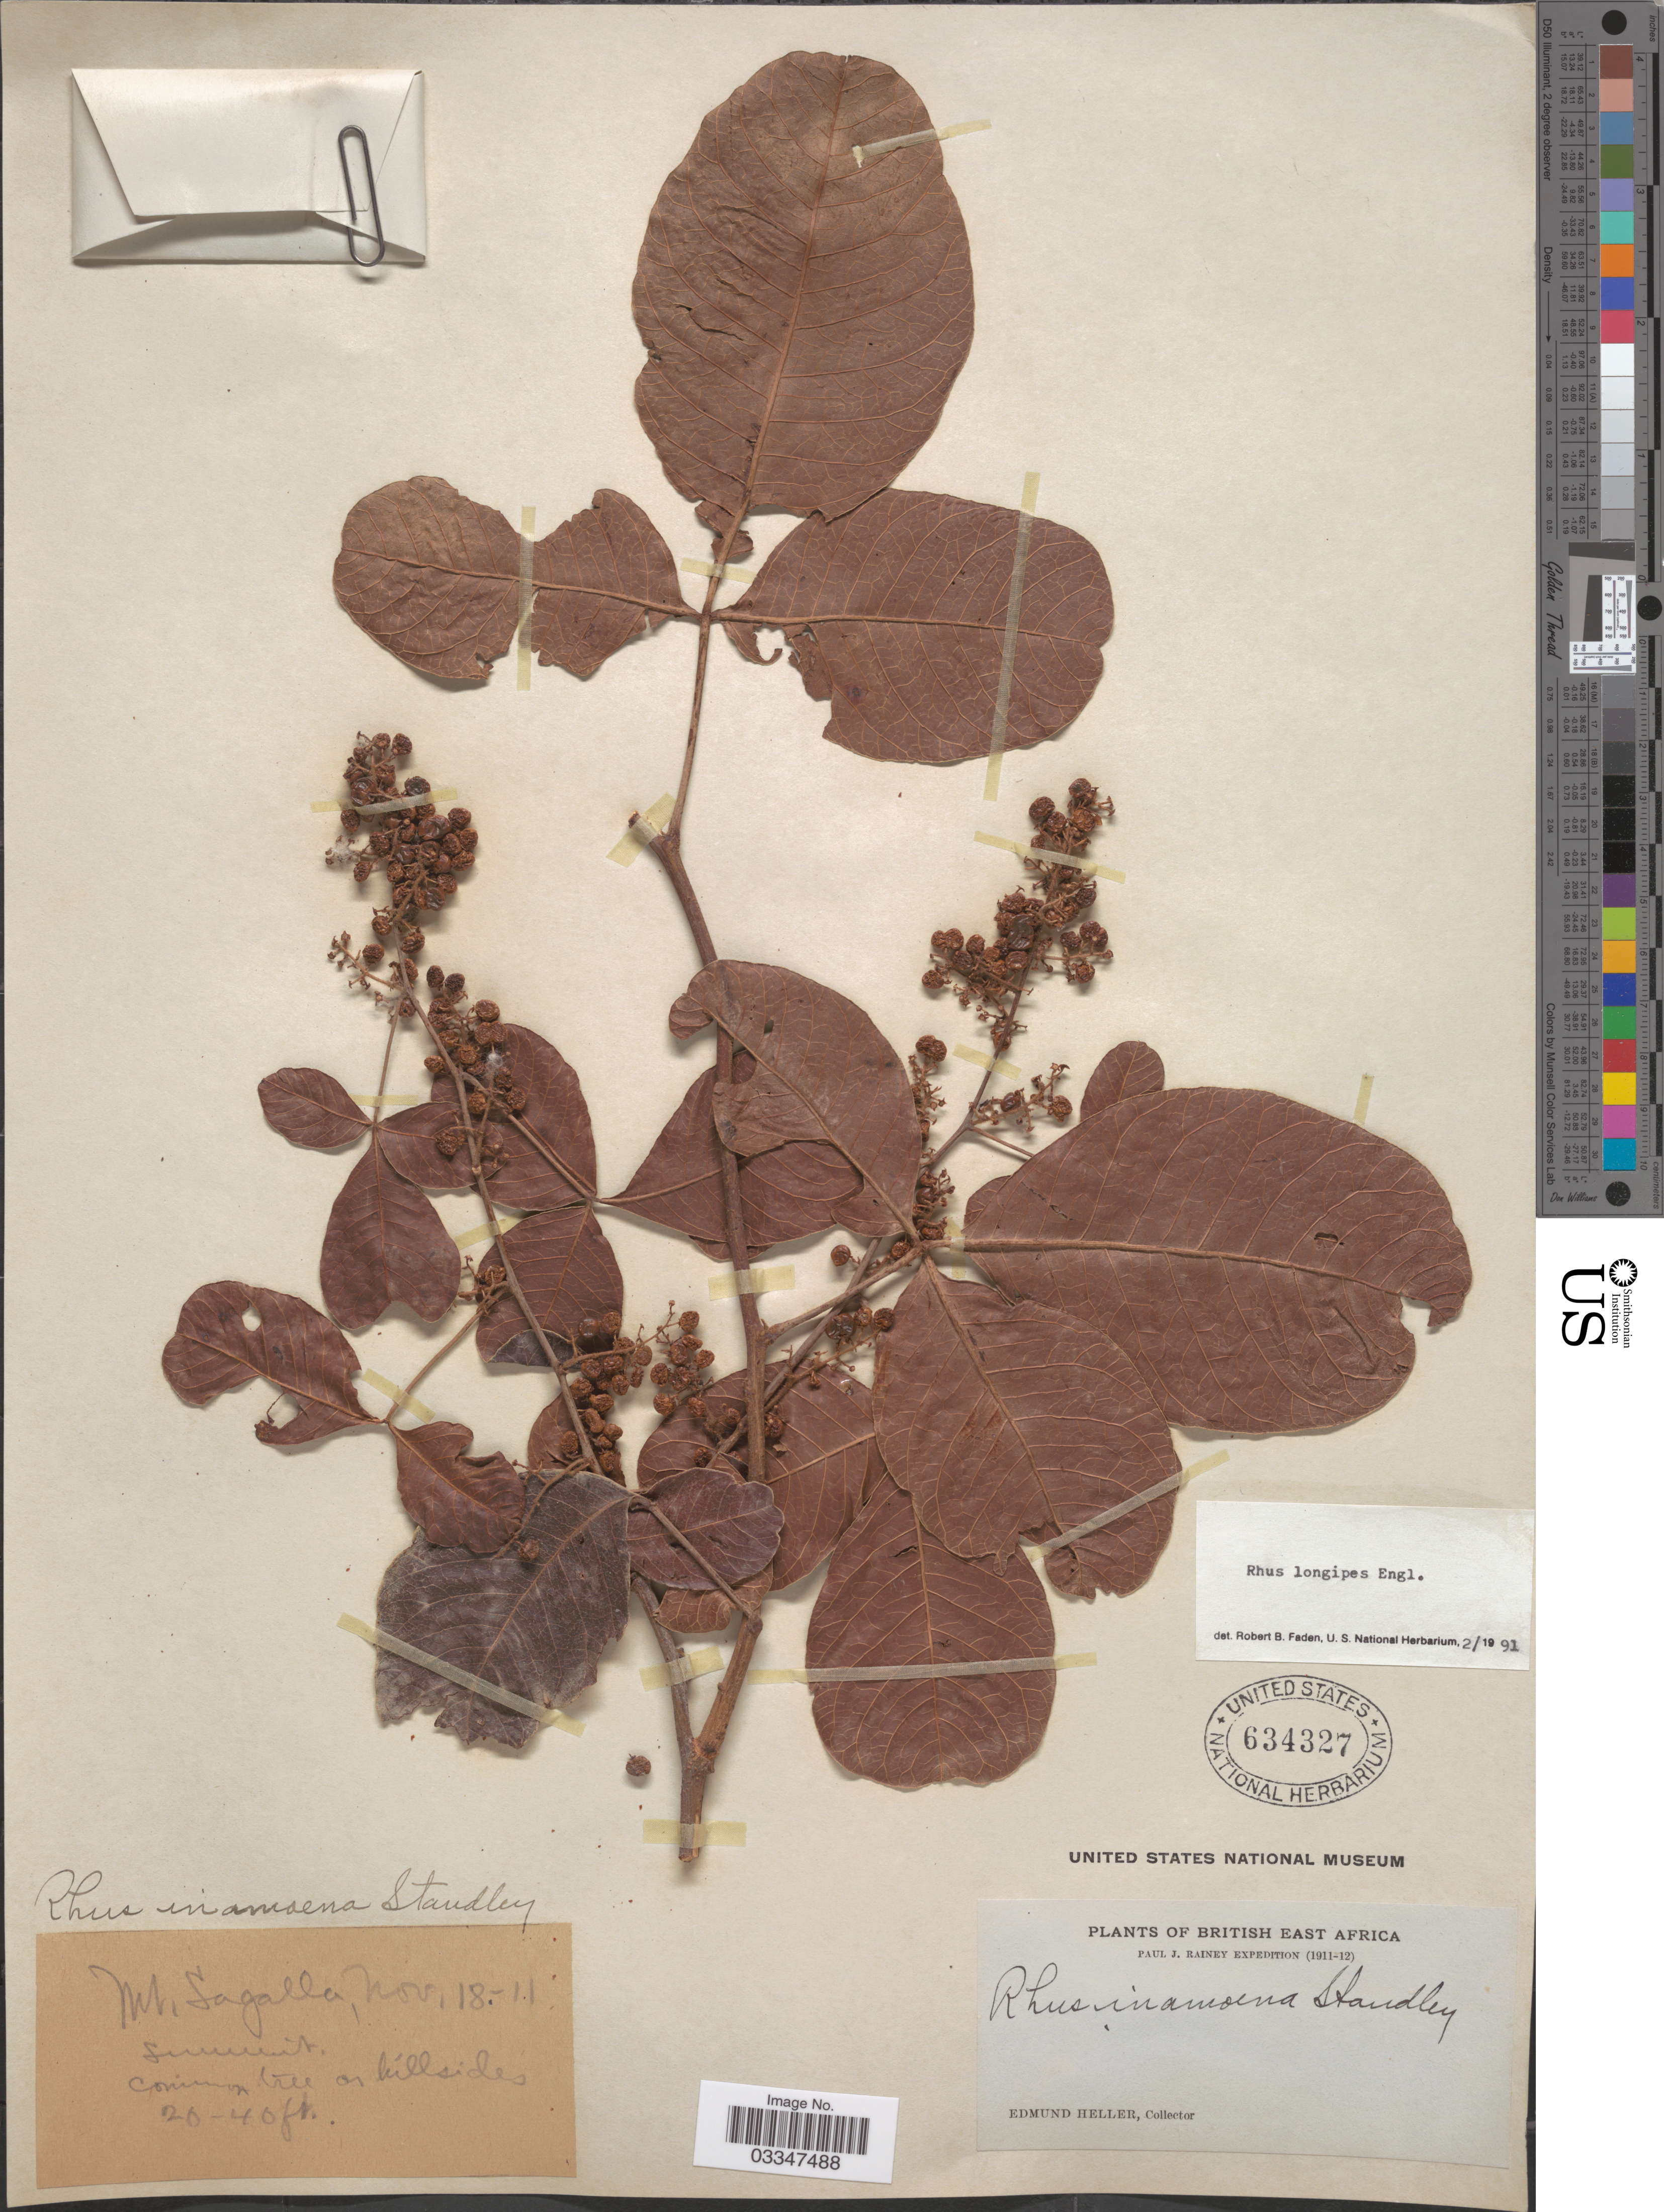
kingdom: Plantae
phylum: Tracheophyta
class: Magnoliopsida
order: Sapindales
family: Anacardiaceae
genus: Rhus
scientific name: Rhus longipes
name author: Engl.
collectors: E. Heller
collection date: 1911-11-18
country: Kenya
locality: British East Africa. Mt. Sagalla. Summit.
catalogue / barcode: US 634327